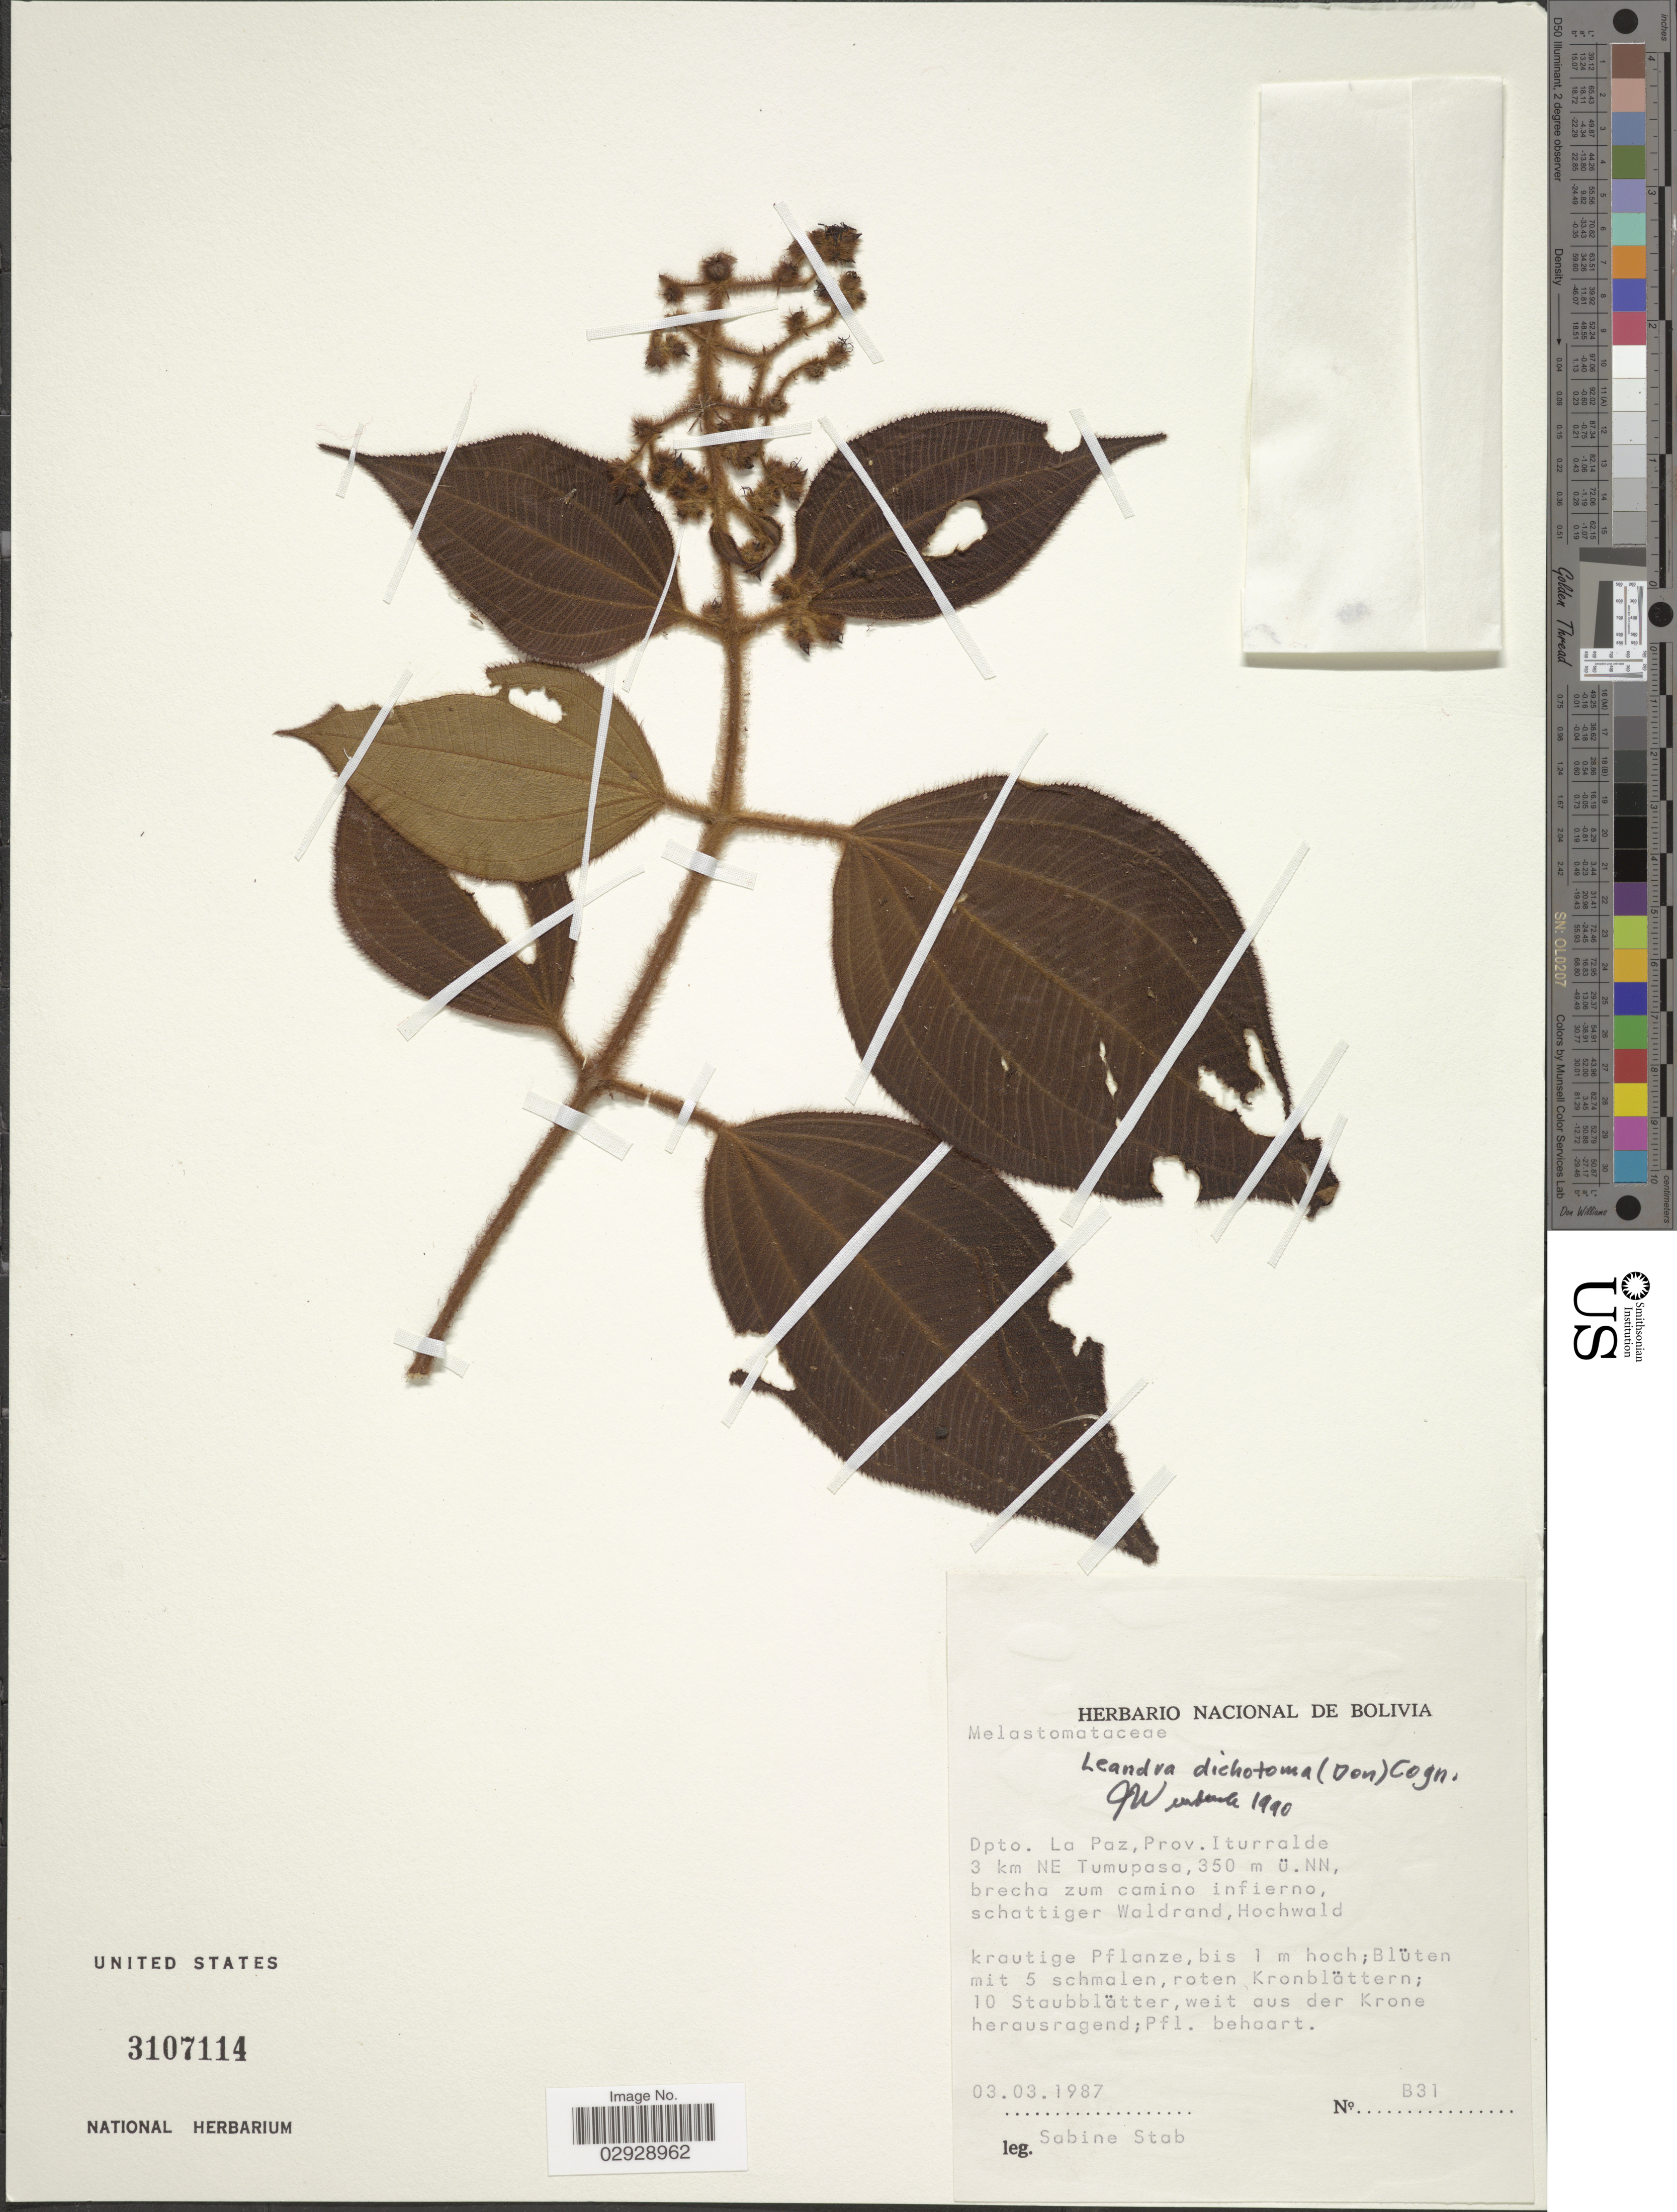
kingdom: Plantae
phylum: Tracheophyta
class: Magnoliopsida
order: Myrtales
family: Melastomataceae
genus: Leandra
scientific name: Leandra dichotoma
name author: (D. Don) Cogn.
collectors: S. Stab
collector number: B31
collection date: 1987-03-03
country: Bolivia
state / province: La Paz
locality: Dpto. La Paz, Prov. Iturralde 3 km NE Tumupasa.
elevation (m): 350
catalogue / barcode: US 3107114